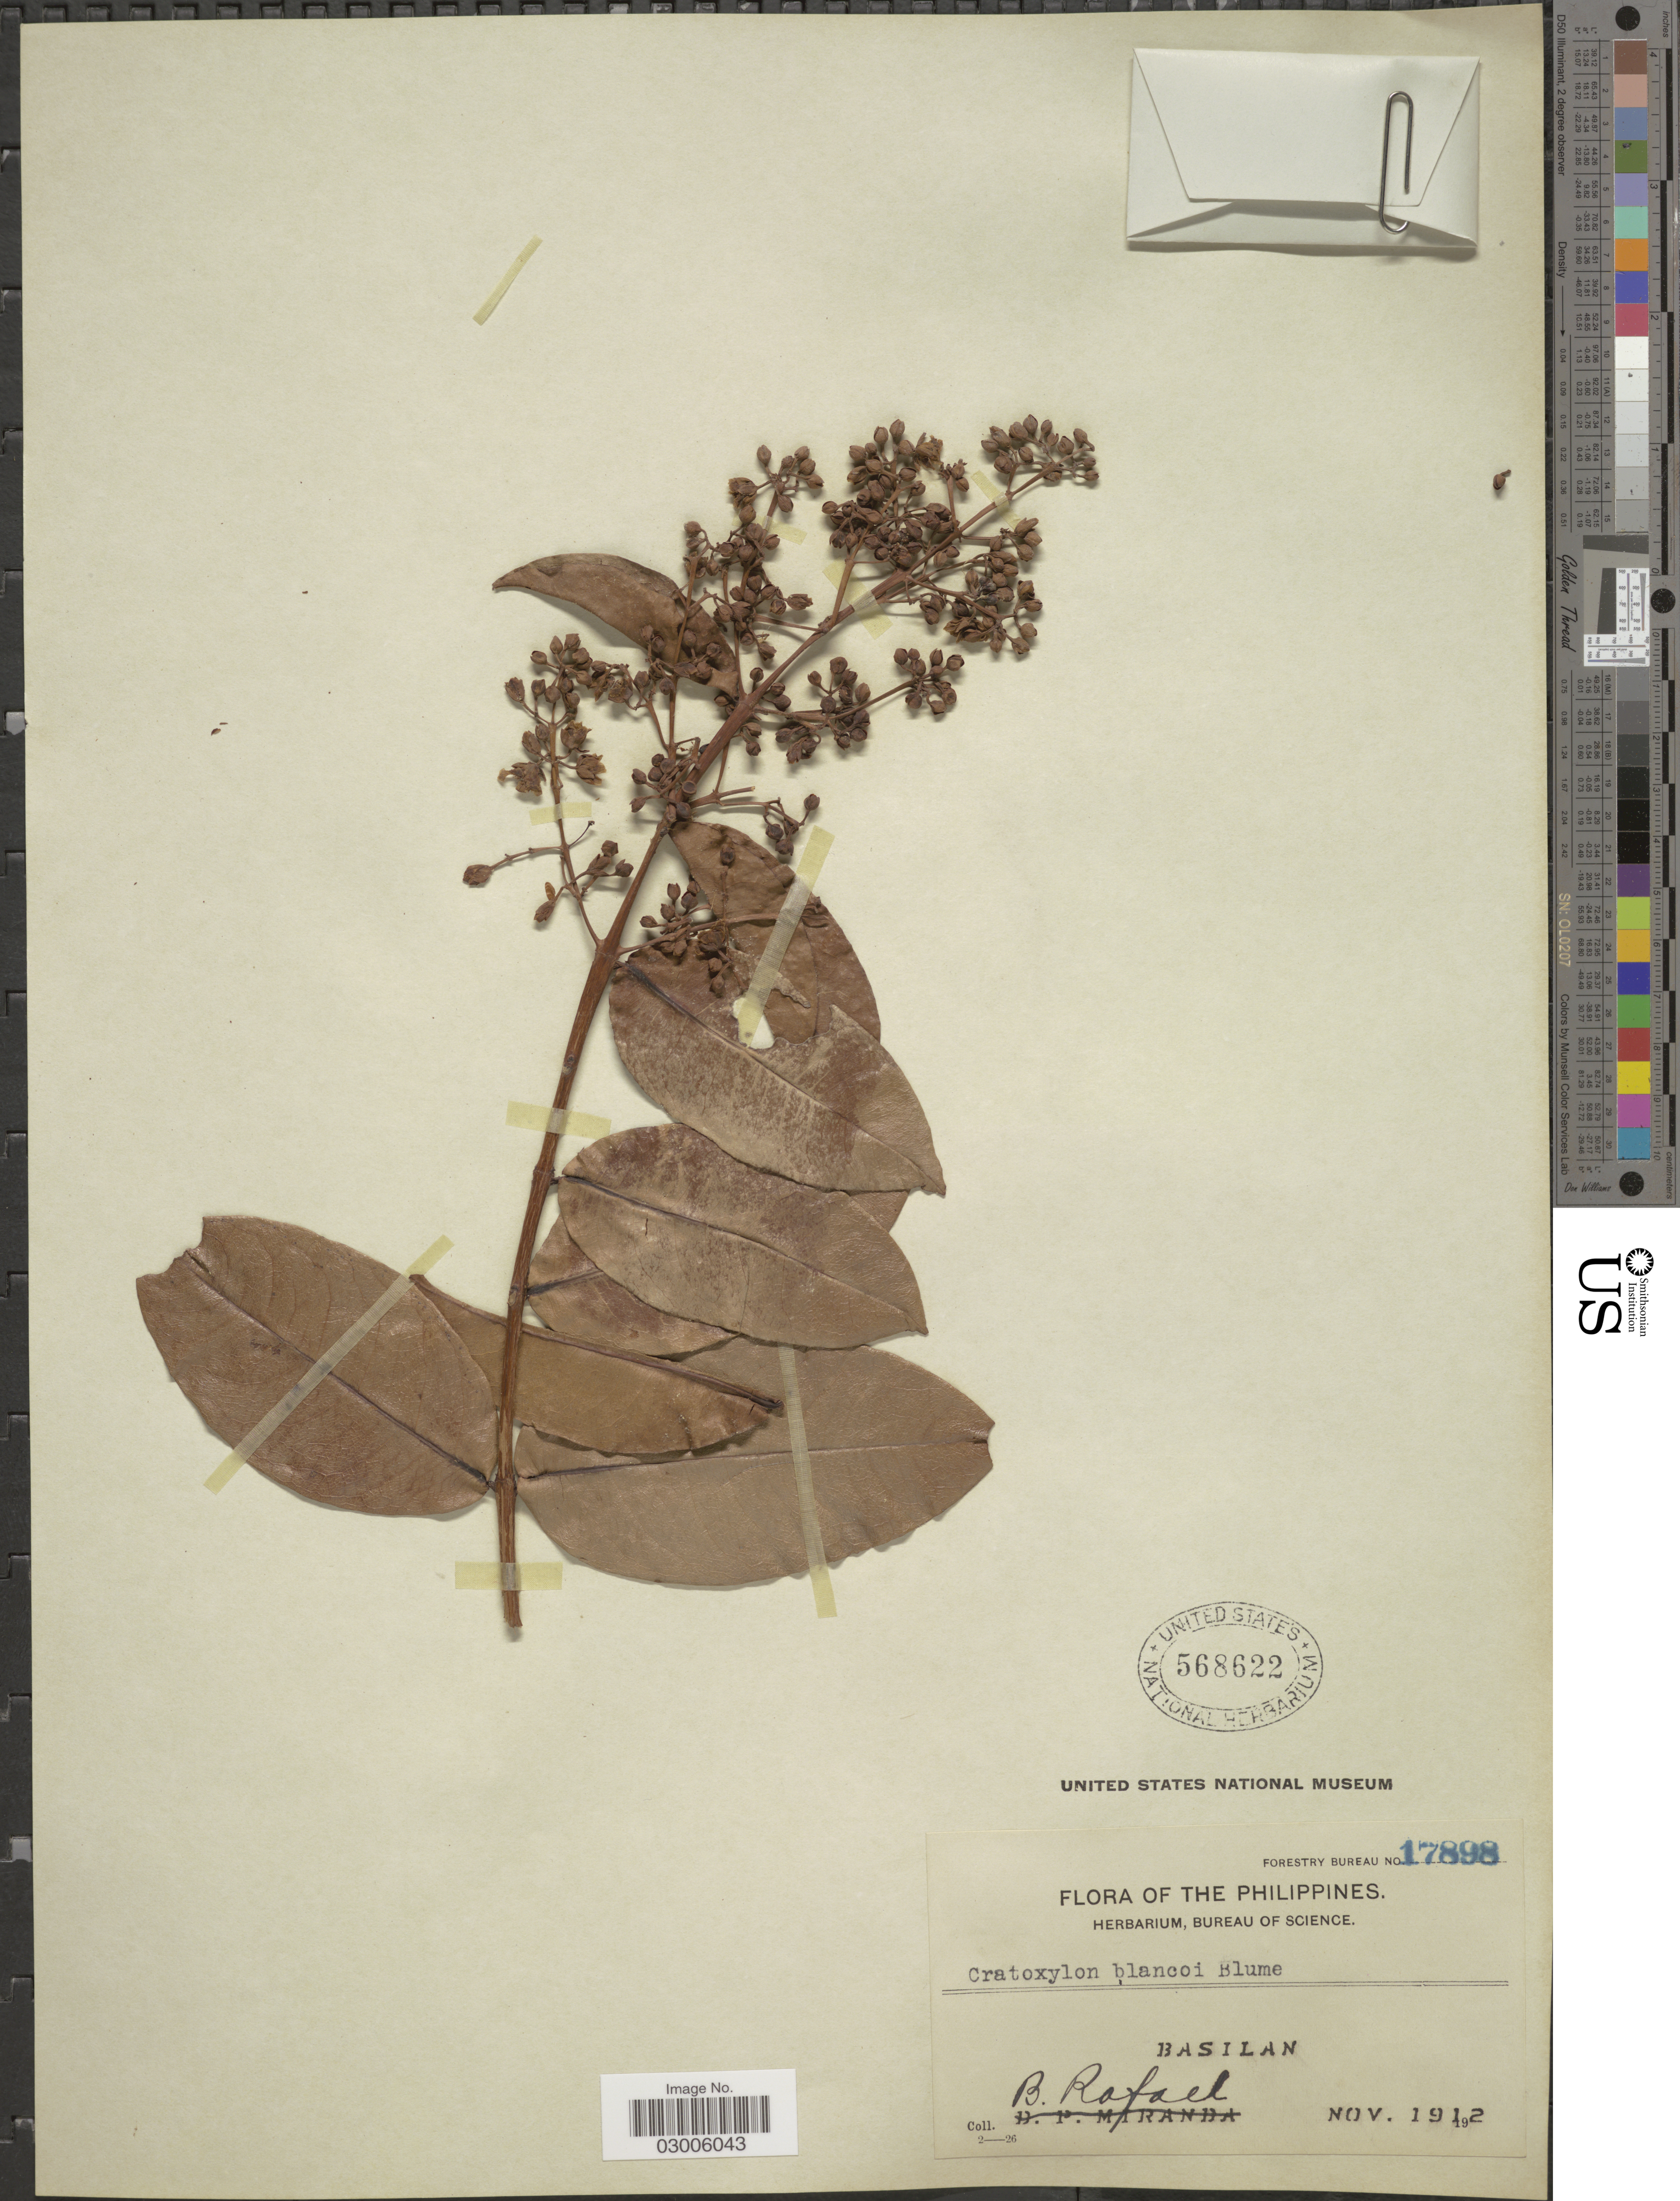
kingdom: Plantae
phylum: Tracheophyta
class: Magnoliopsida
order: Malpighiales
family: Hypericaceae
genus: Cratoxylum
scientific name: Cratoxylum blancoi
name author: Blume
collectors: B. Rafael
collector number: Forestry Bureau 17898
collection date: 1912-11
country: Philippines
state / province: Muslim Mindanao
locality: Basilan.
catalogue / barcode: US 568622